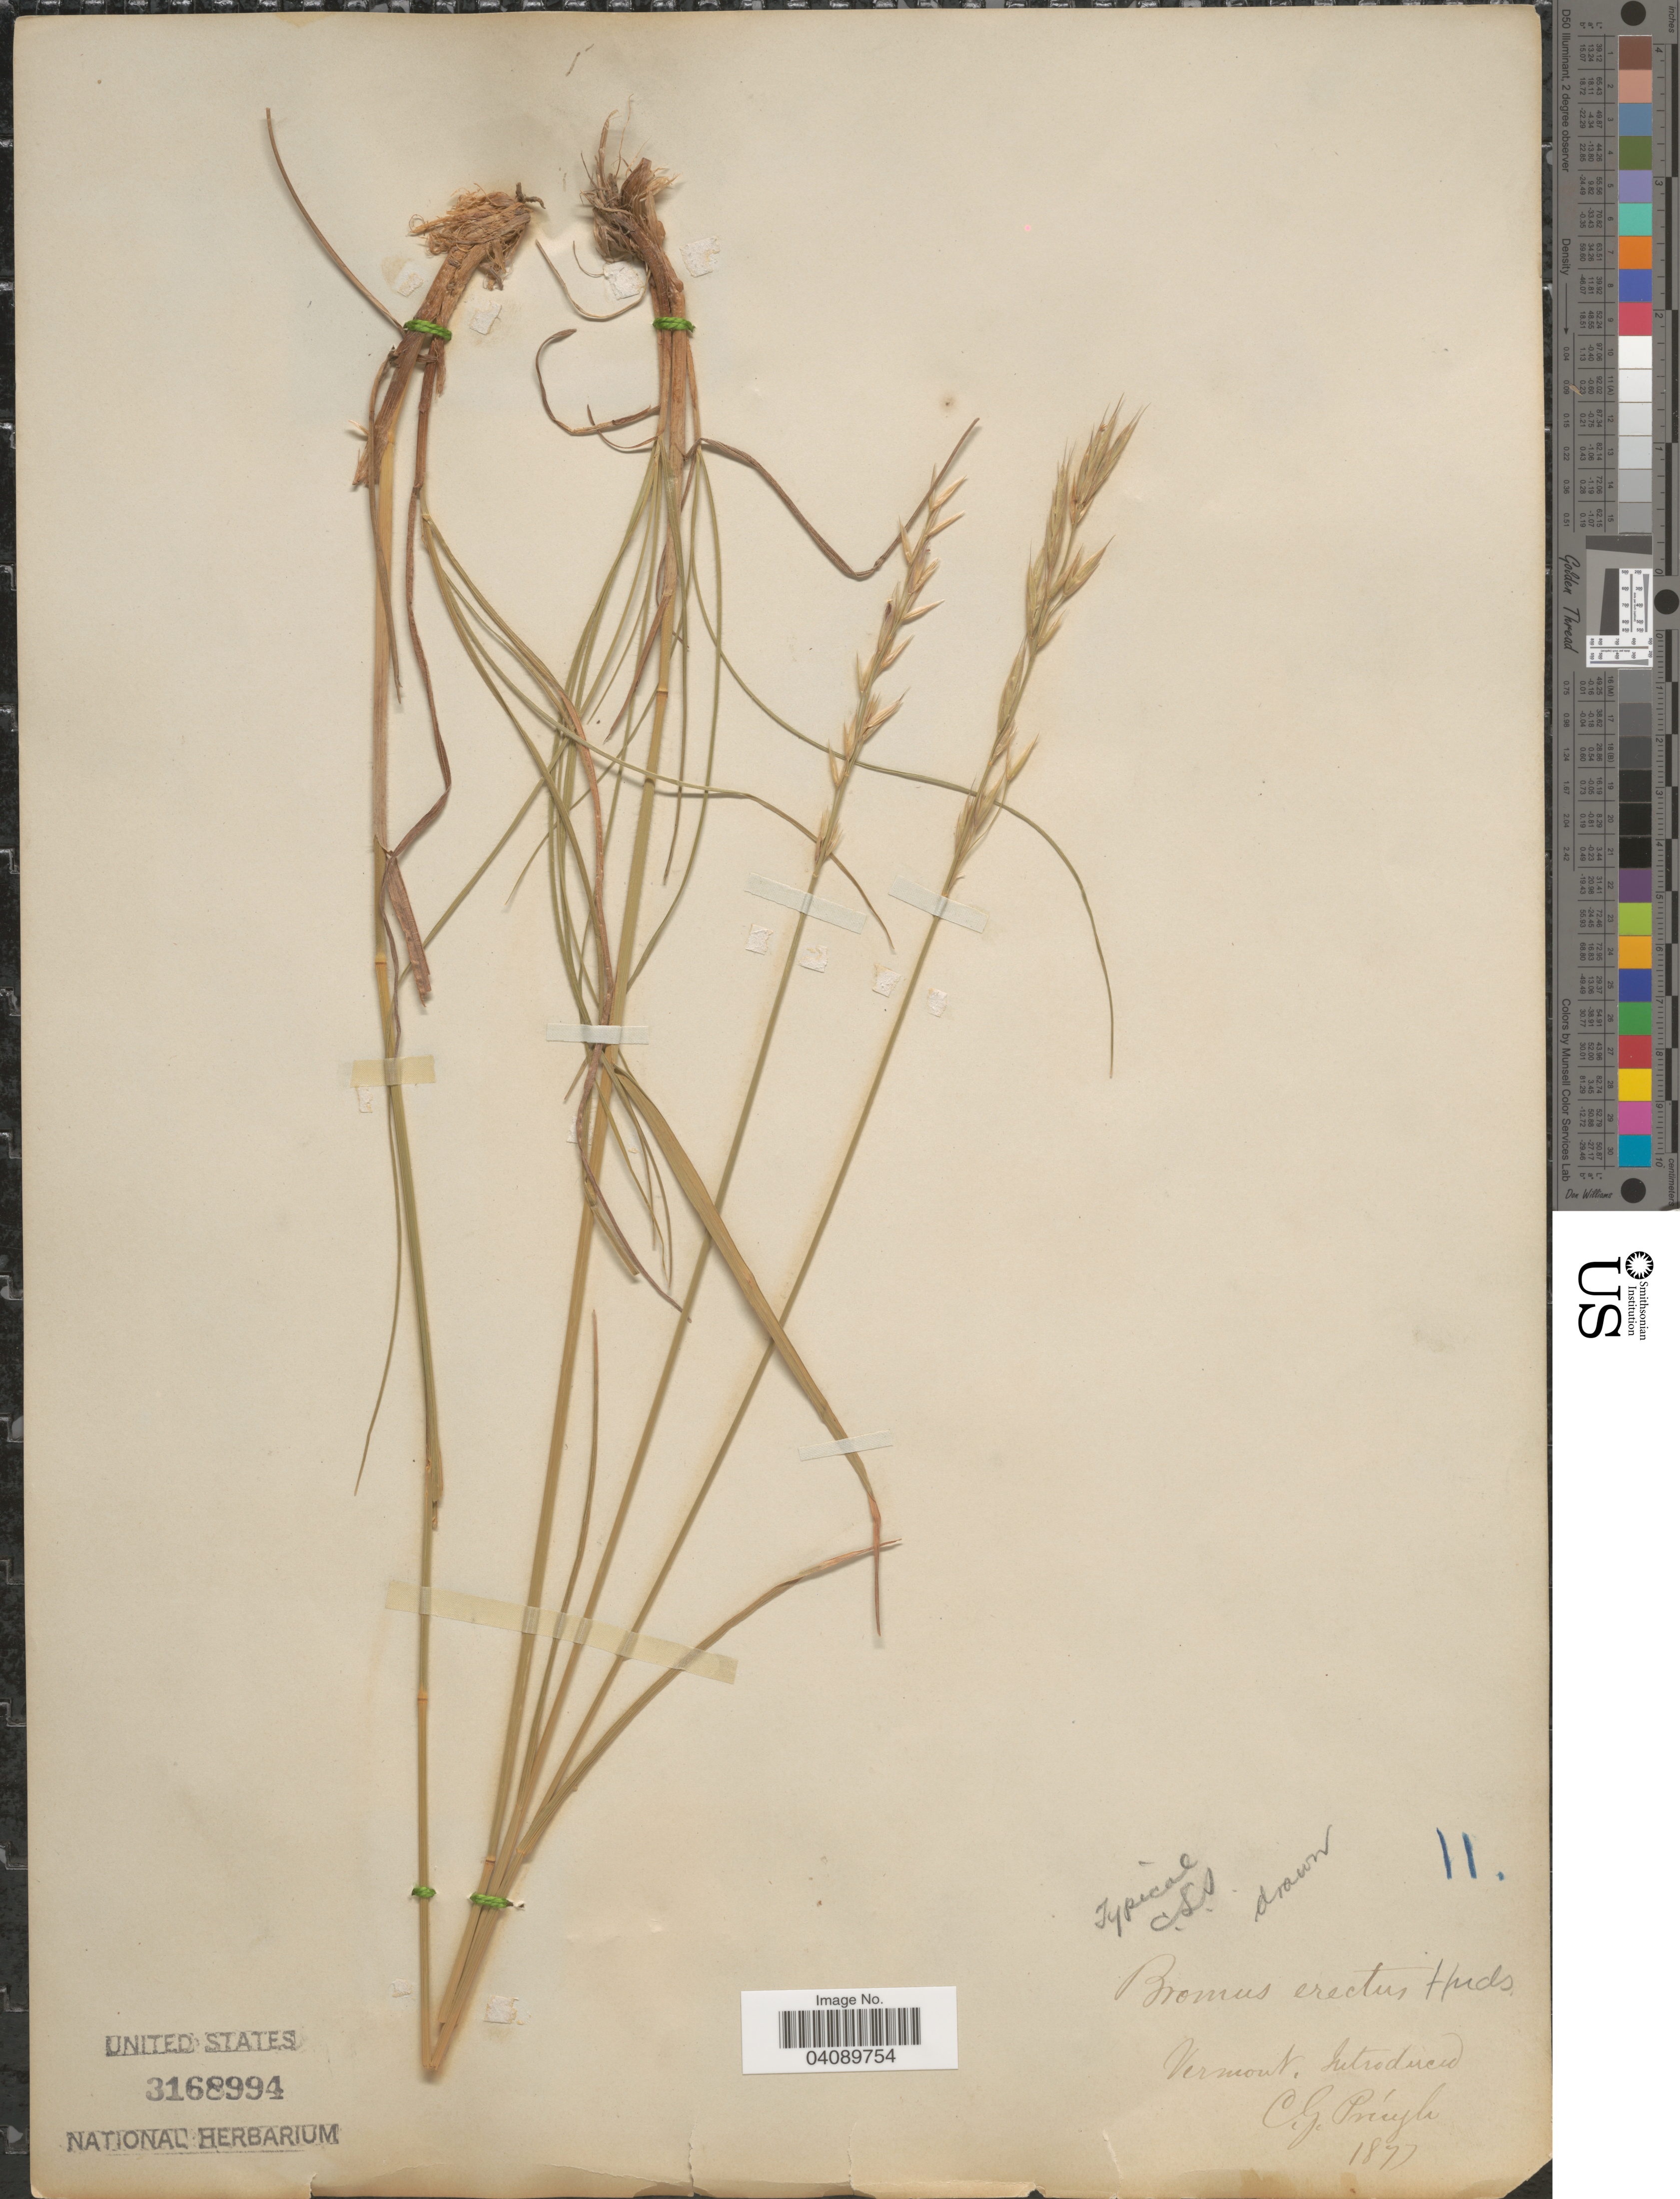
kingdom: Plantae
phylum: Tracheophyta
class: Liliopsida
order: Poales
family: Poaceae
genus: Bromus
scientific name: Bromus erectus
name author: Huds.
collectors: C. G. Pringle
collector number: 11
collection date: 1877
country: United States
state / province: Vermont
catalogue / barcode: US 3168994